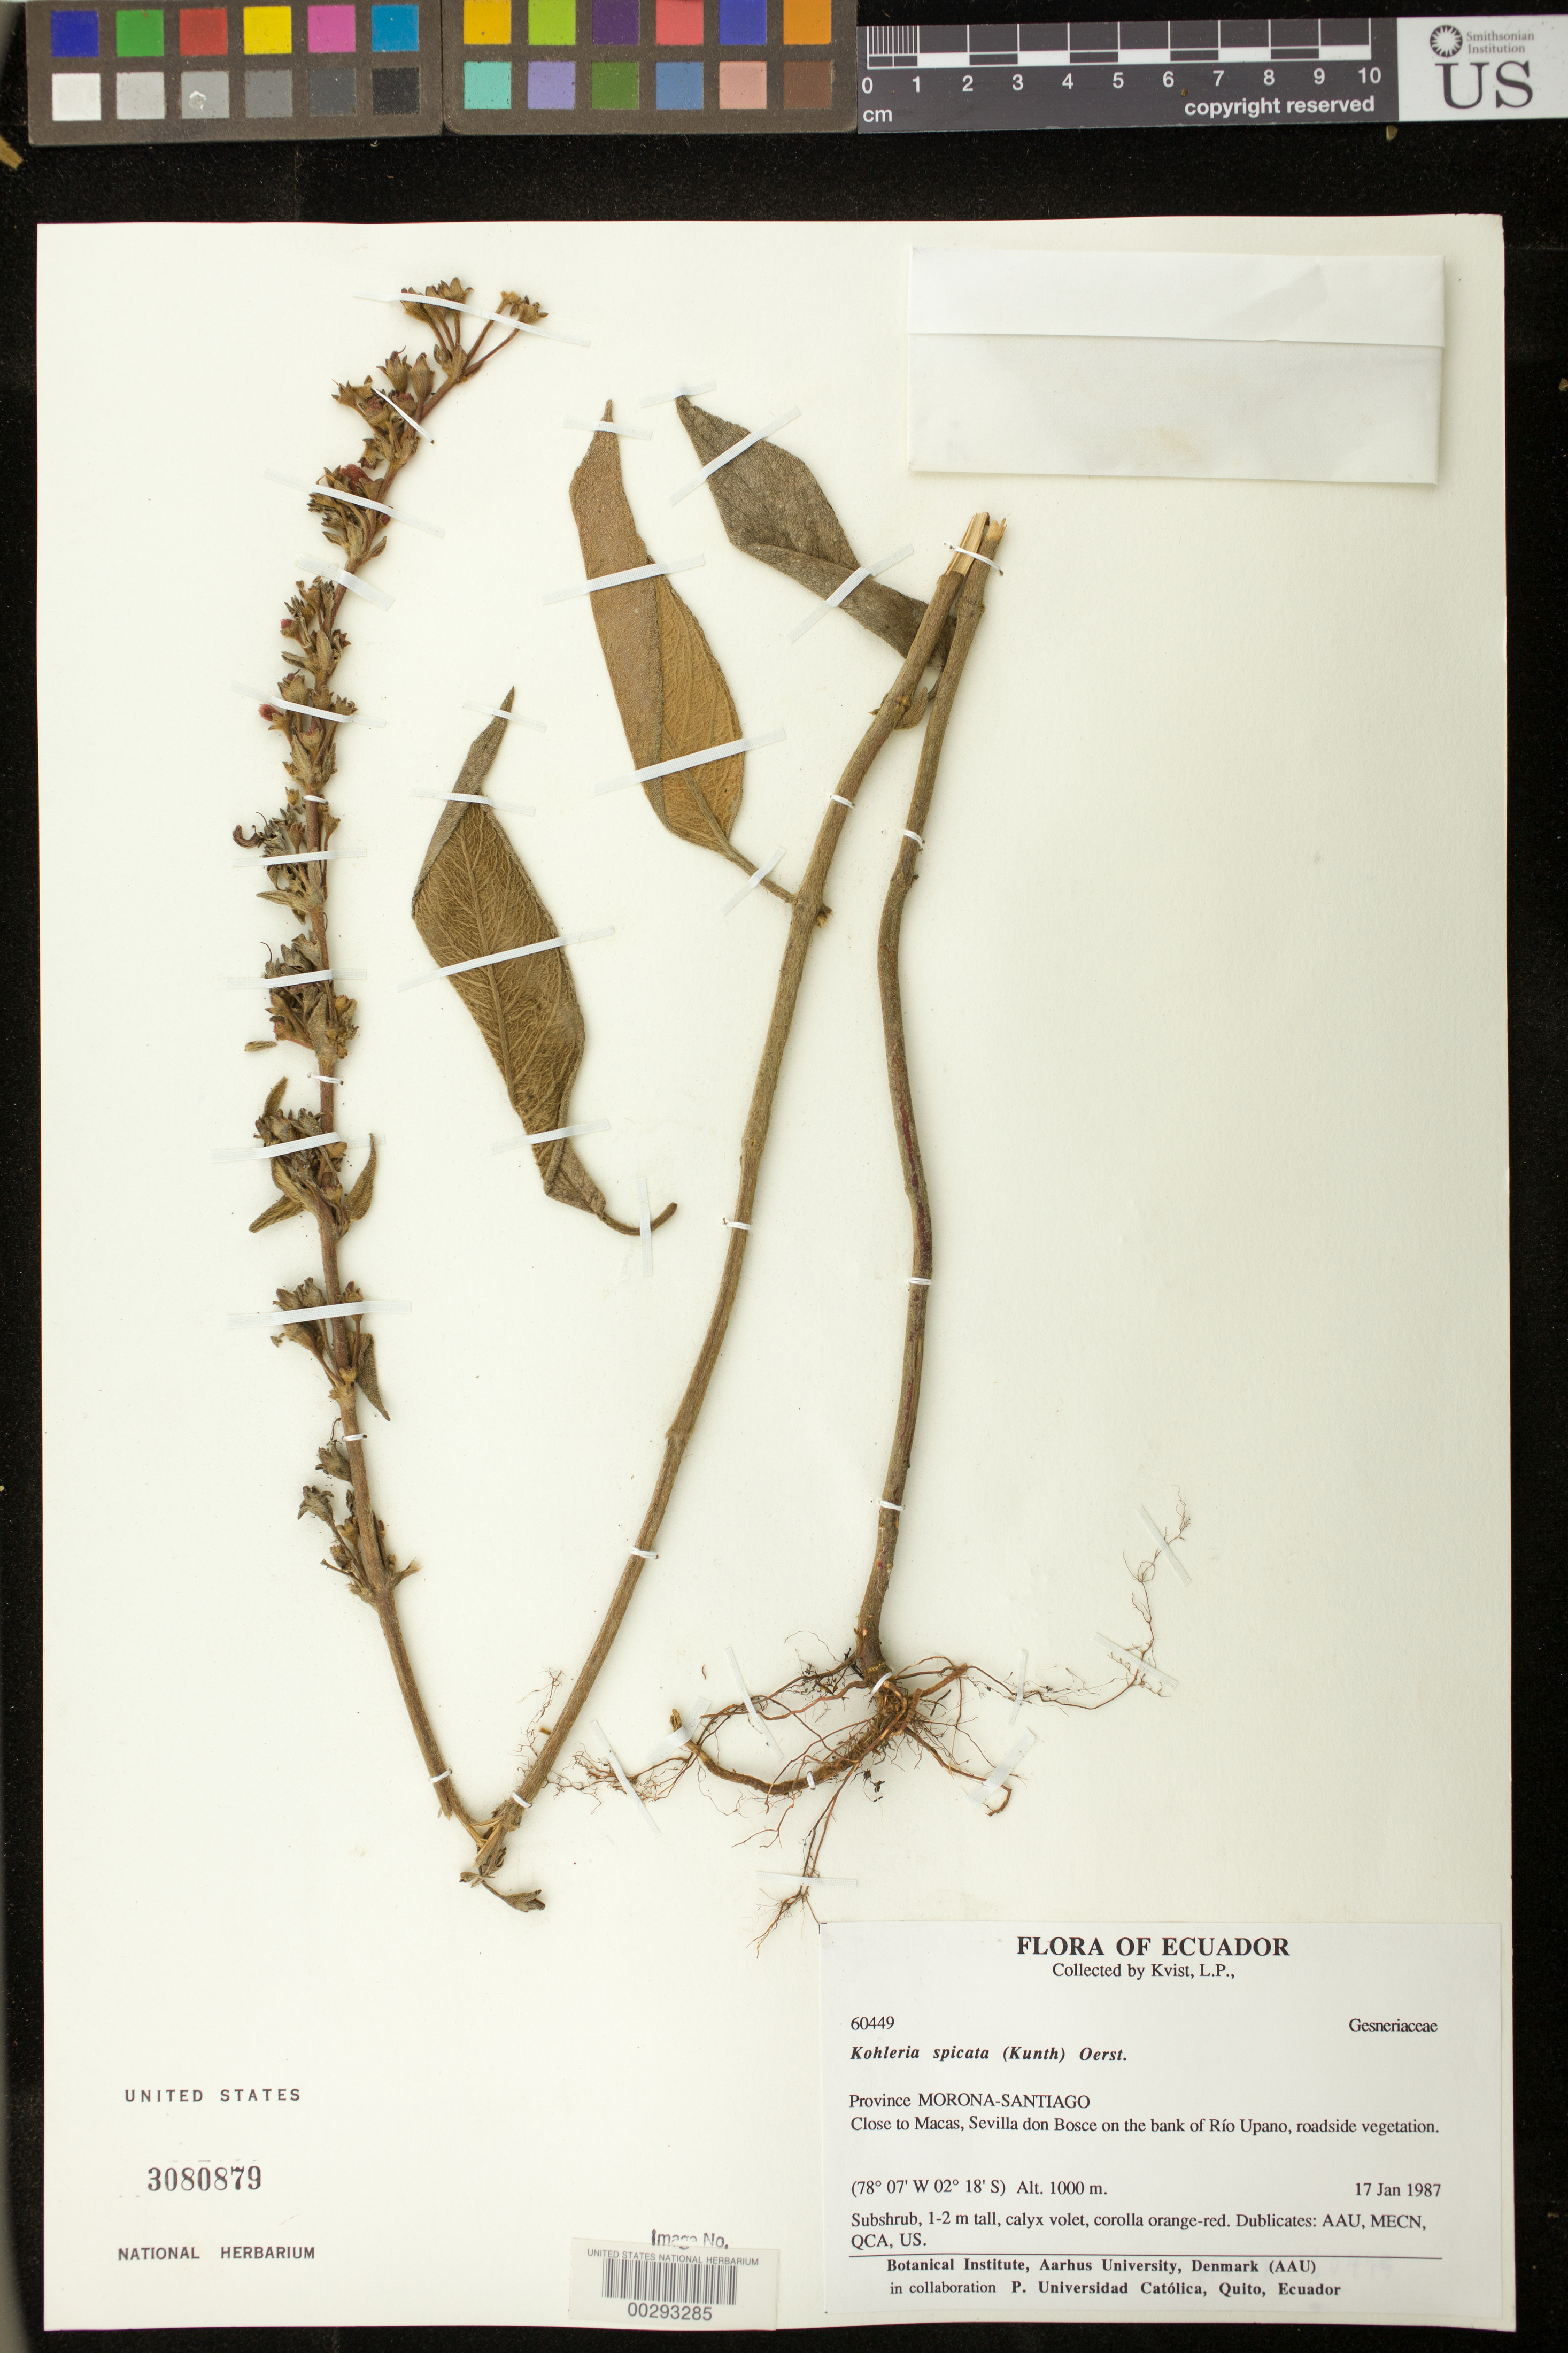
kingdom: Plantae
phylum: Tracheophyta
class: Magnoliopsida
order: Lamiales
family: Gesneriaceae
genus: Kohleria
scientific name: Kohleria spicata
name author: (Kunth) Oerst.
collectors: L. P. Kvist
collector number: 60449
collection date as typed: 17 Jan 1987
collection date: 1987-01-17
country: Ecuador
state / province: Morona-Santiago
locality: Close to Macas, Sevilla Don Bosce on bank of Rio Upano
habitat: Roadsides vegetation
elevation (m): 1000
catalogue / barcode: US 3080879